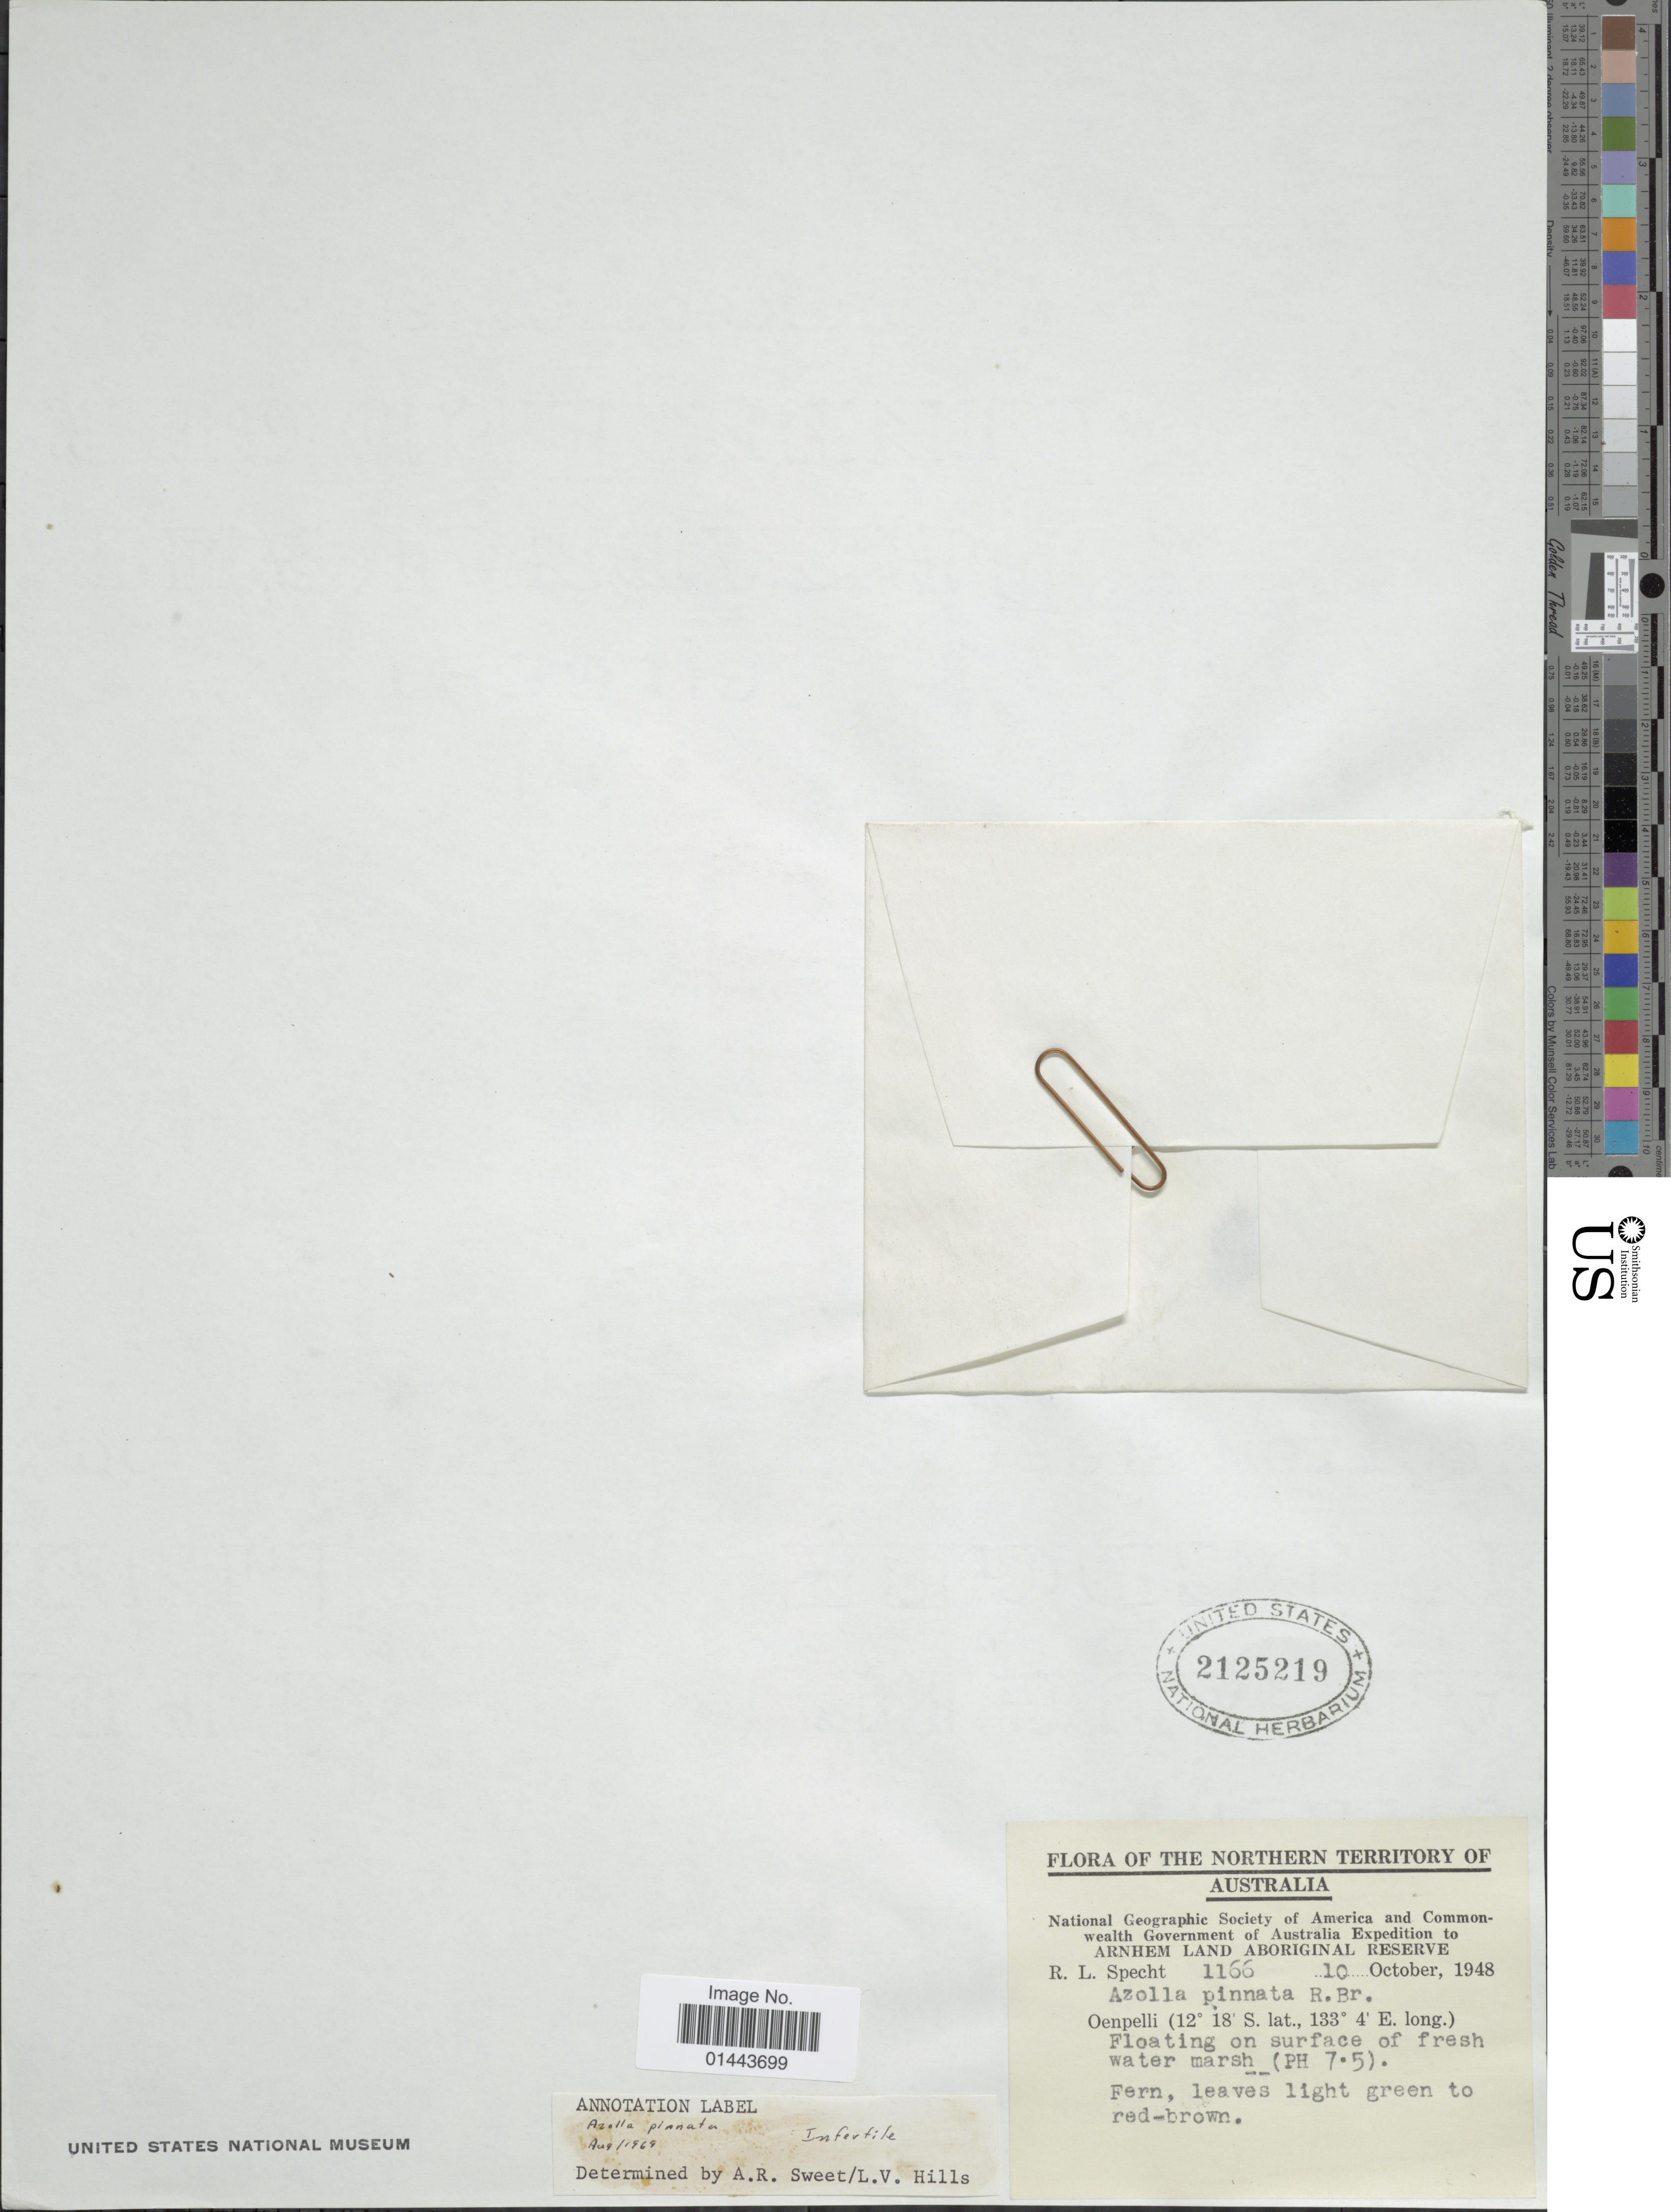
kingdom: Plantae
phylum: Tracheophyta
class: Polypodiopsida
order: Salviniales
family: Salviniaceae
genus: Azolla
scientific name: Azolla pinnata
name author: R. Br.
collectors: R. L. Specht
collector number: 1166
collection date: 1948-10-10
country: Australia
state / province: Northern Territory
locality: Oenpelli, floating on surface of fresh water marsh (PH 7.5), Azolla pinnata R.Br.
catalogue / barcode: US 2125219